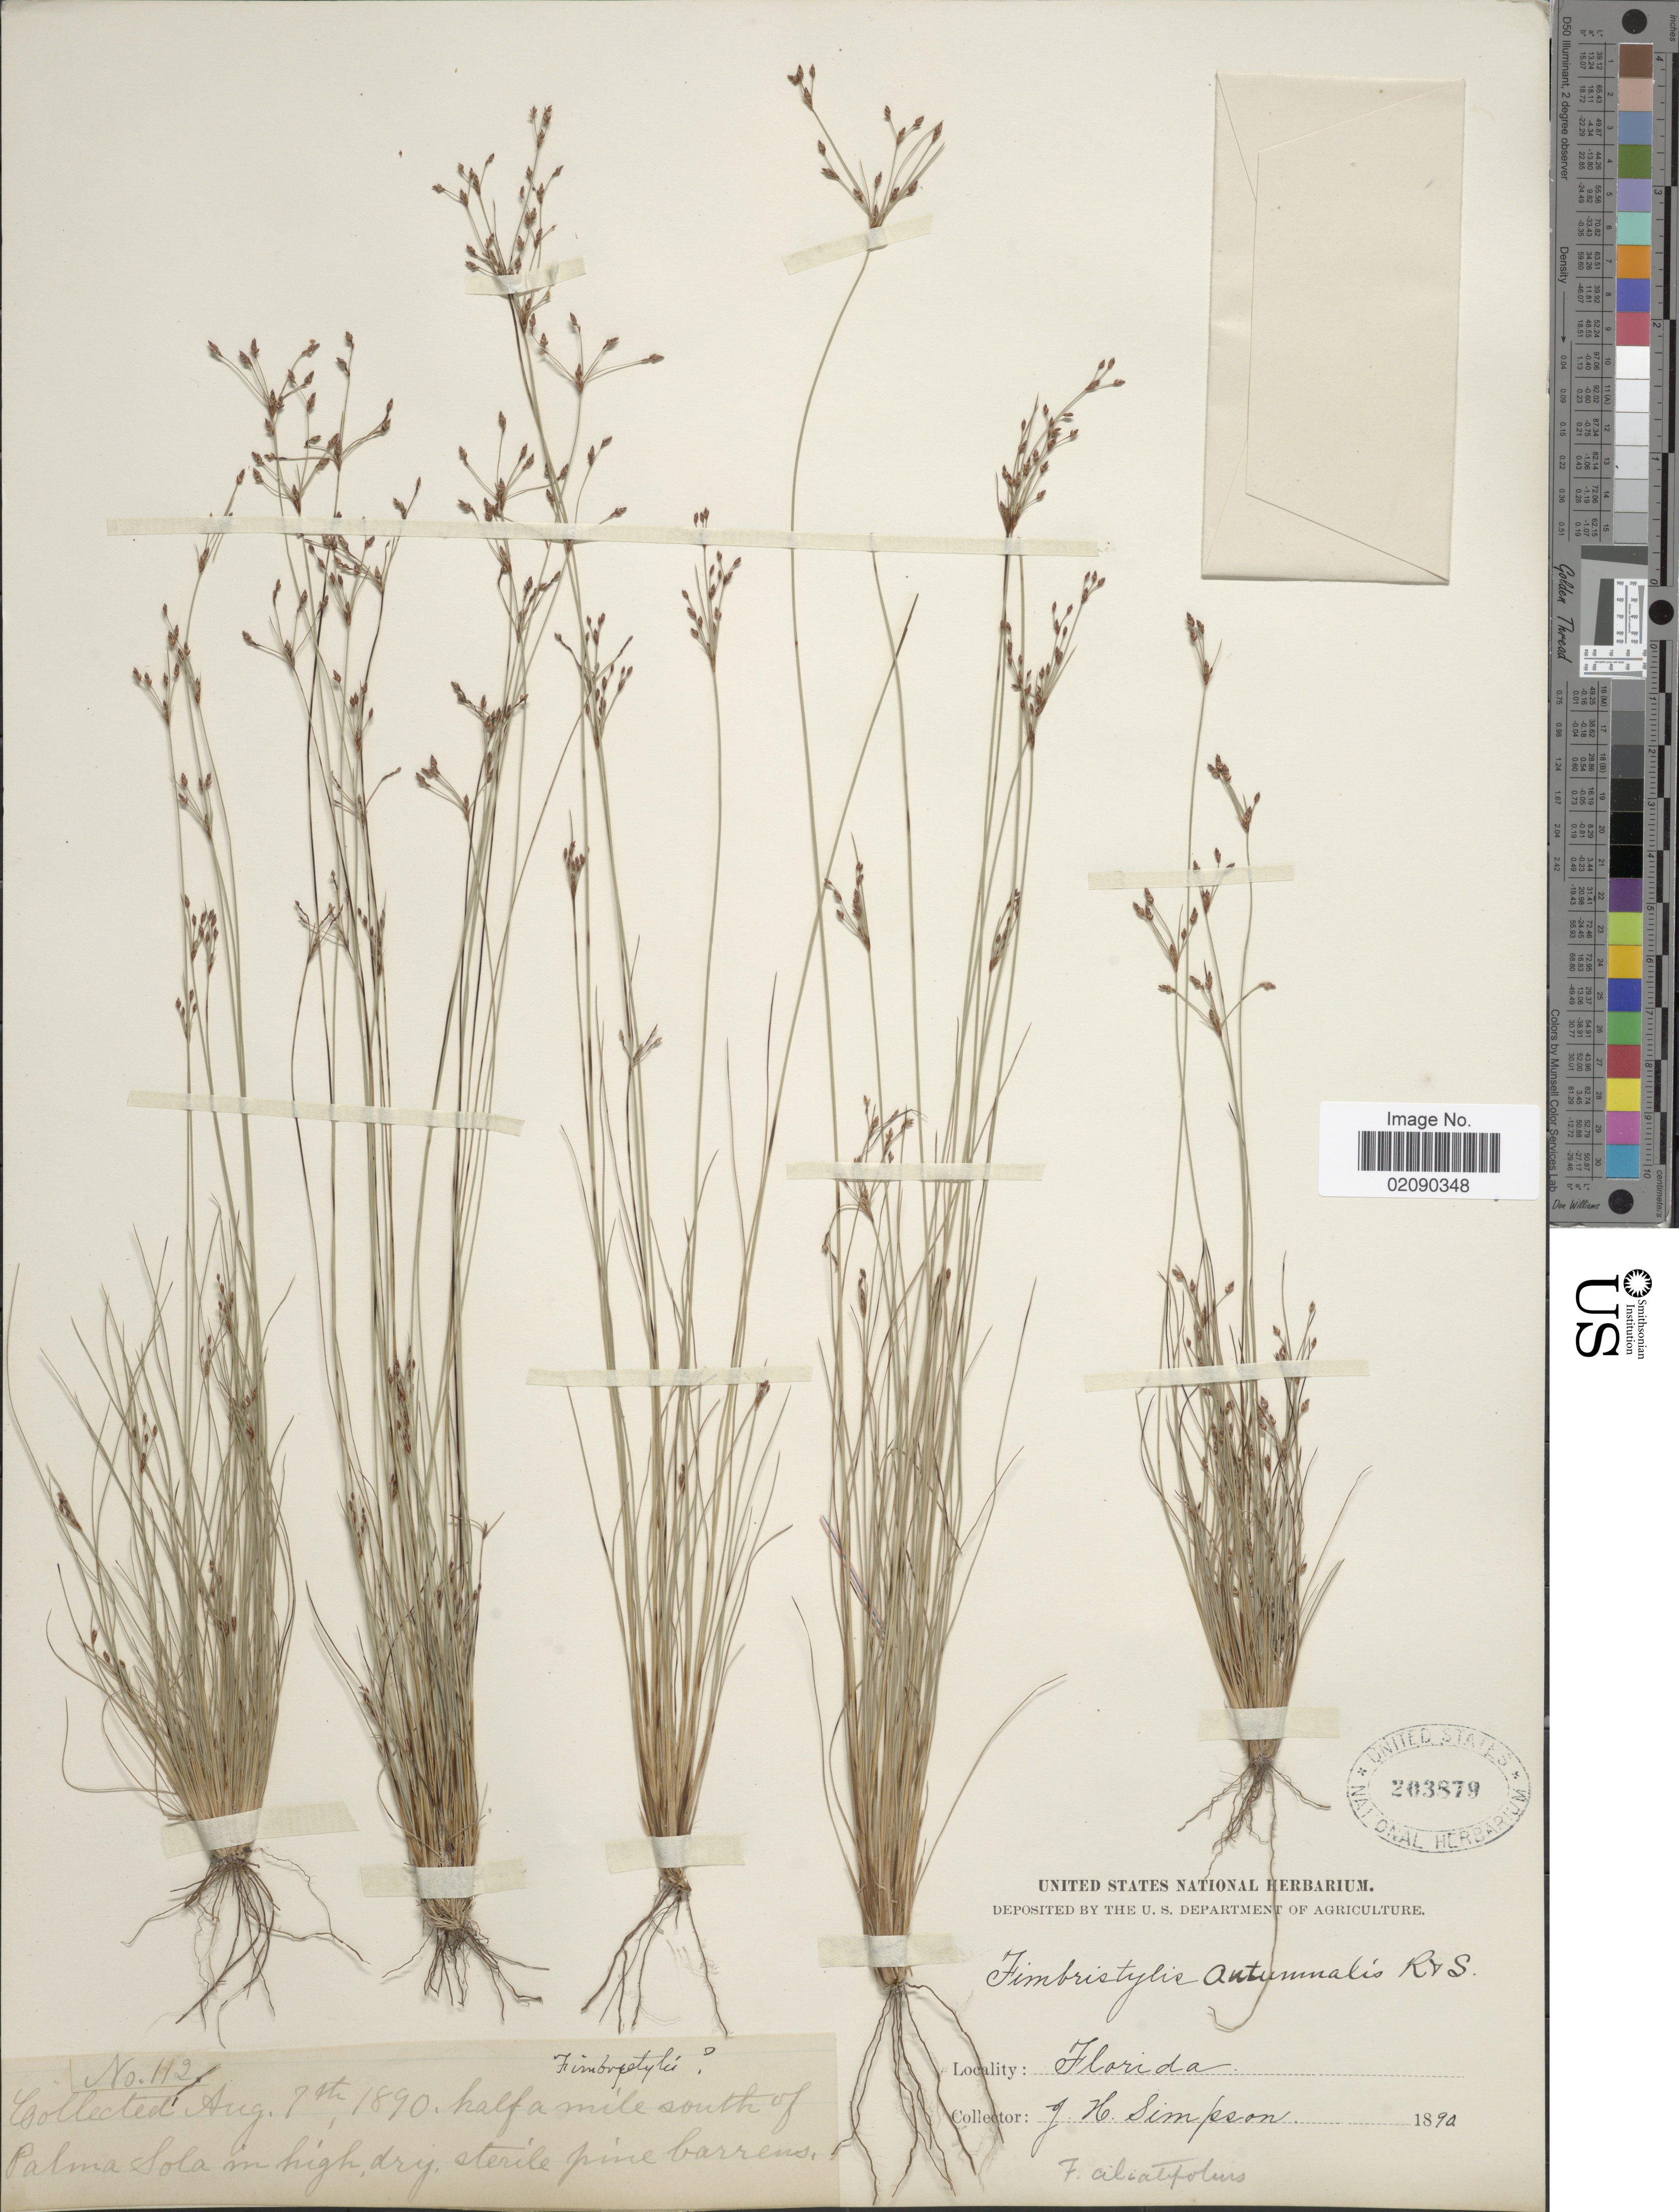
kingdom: Plantae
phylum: Tracheophyta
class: Liliopsida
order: Poales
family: Cyperaceae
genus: Bulbostylis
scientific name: Bulbostylis ciliatifolia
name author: (Elliott) Fernald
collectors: J. H. Simpson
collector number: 112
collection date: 1890-08-07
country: United States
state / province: Florida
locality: Half a mile south of Palma Sola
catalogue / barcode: US 203879